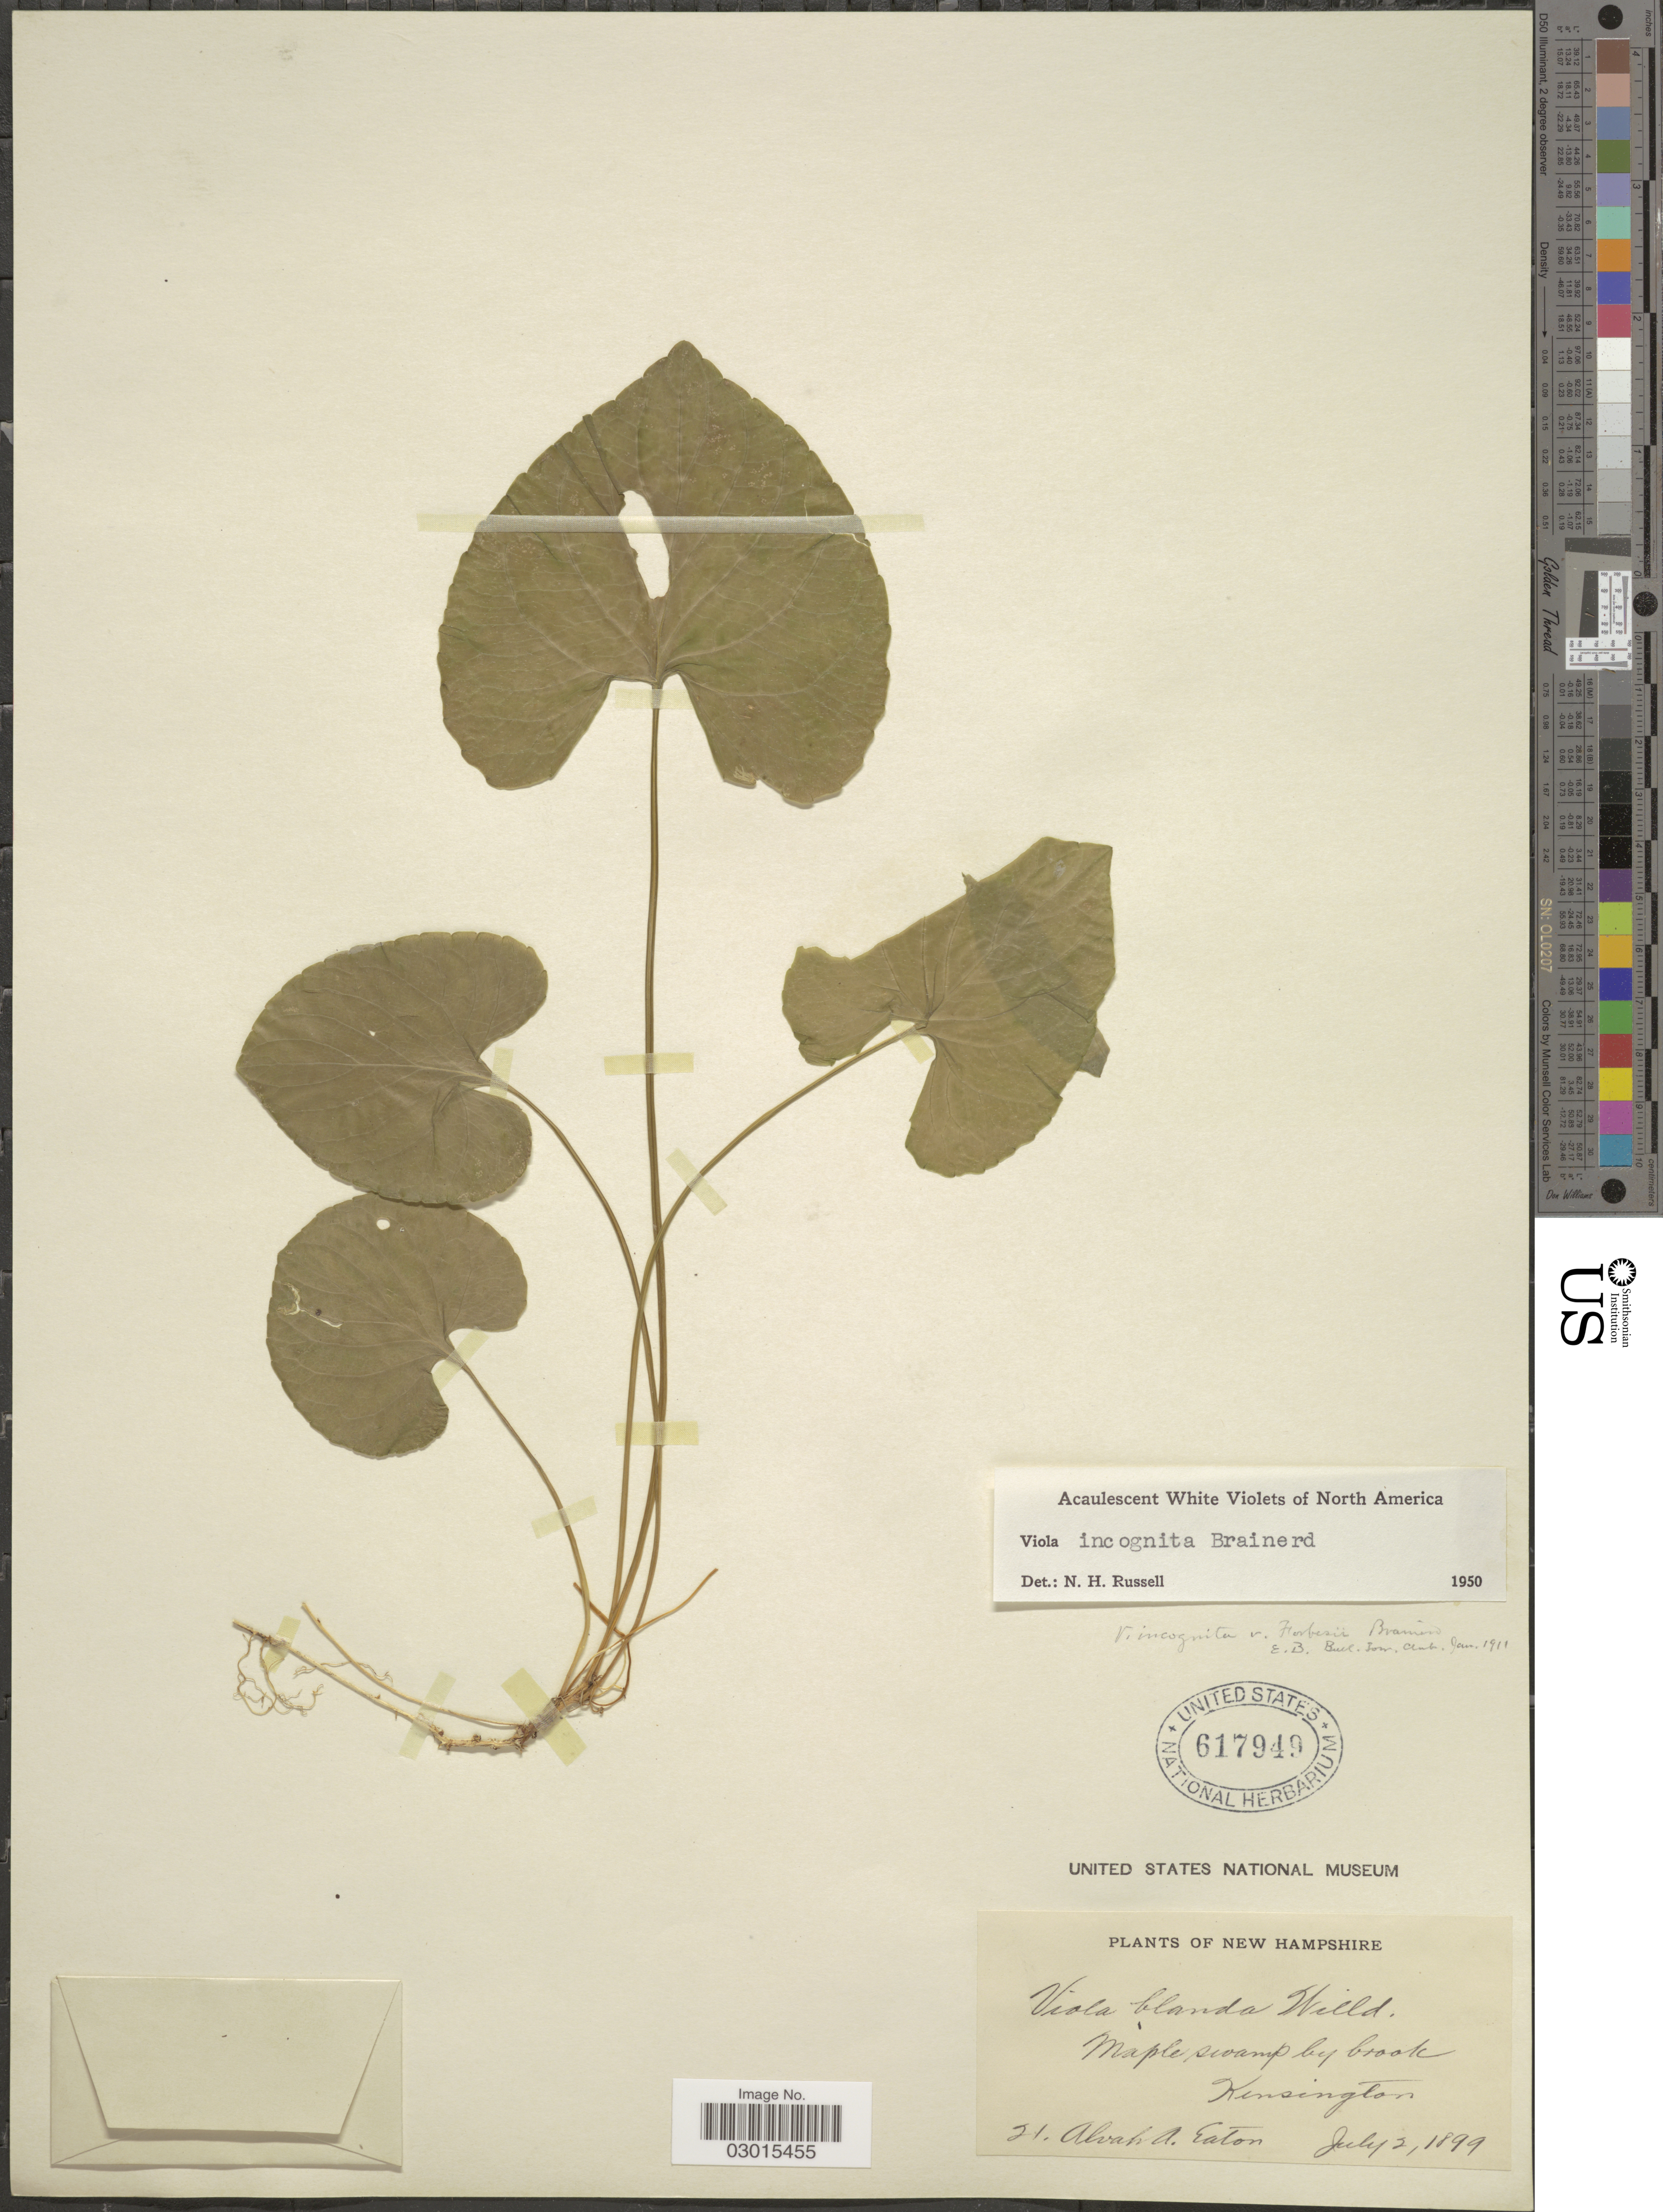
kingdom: Plantae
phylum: Tracheophyta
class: Magnoliopsida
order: Malpighiales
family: Violaceae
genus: Viola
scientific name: Viola incognita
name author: Brainerd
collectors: A. A. Eaton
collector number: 21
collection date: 1899-07-02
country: United States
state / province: New Hampshire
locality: Kensington.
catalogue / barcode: US 617949